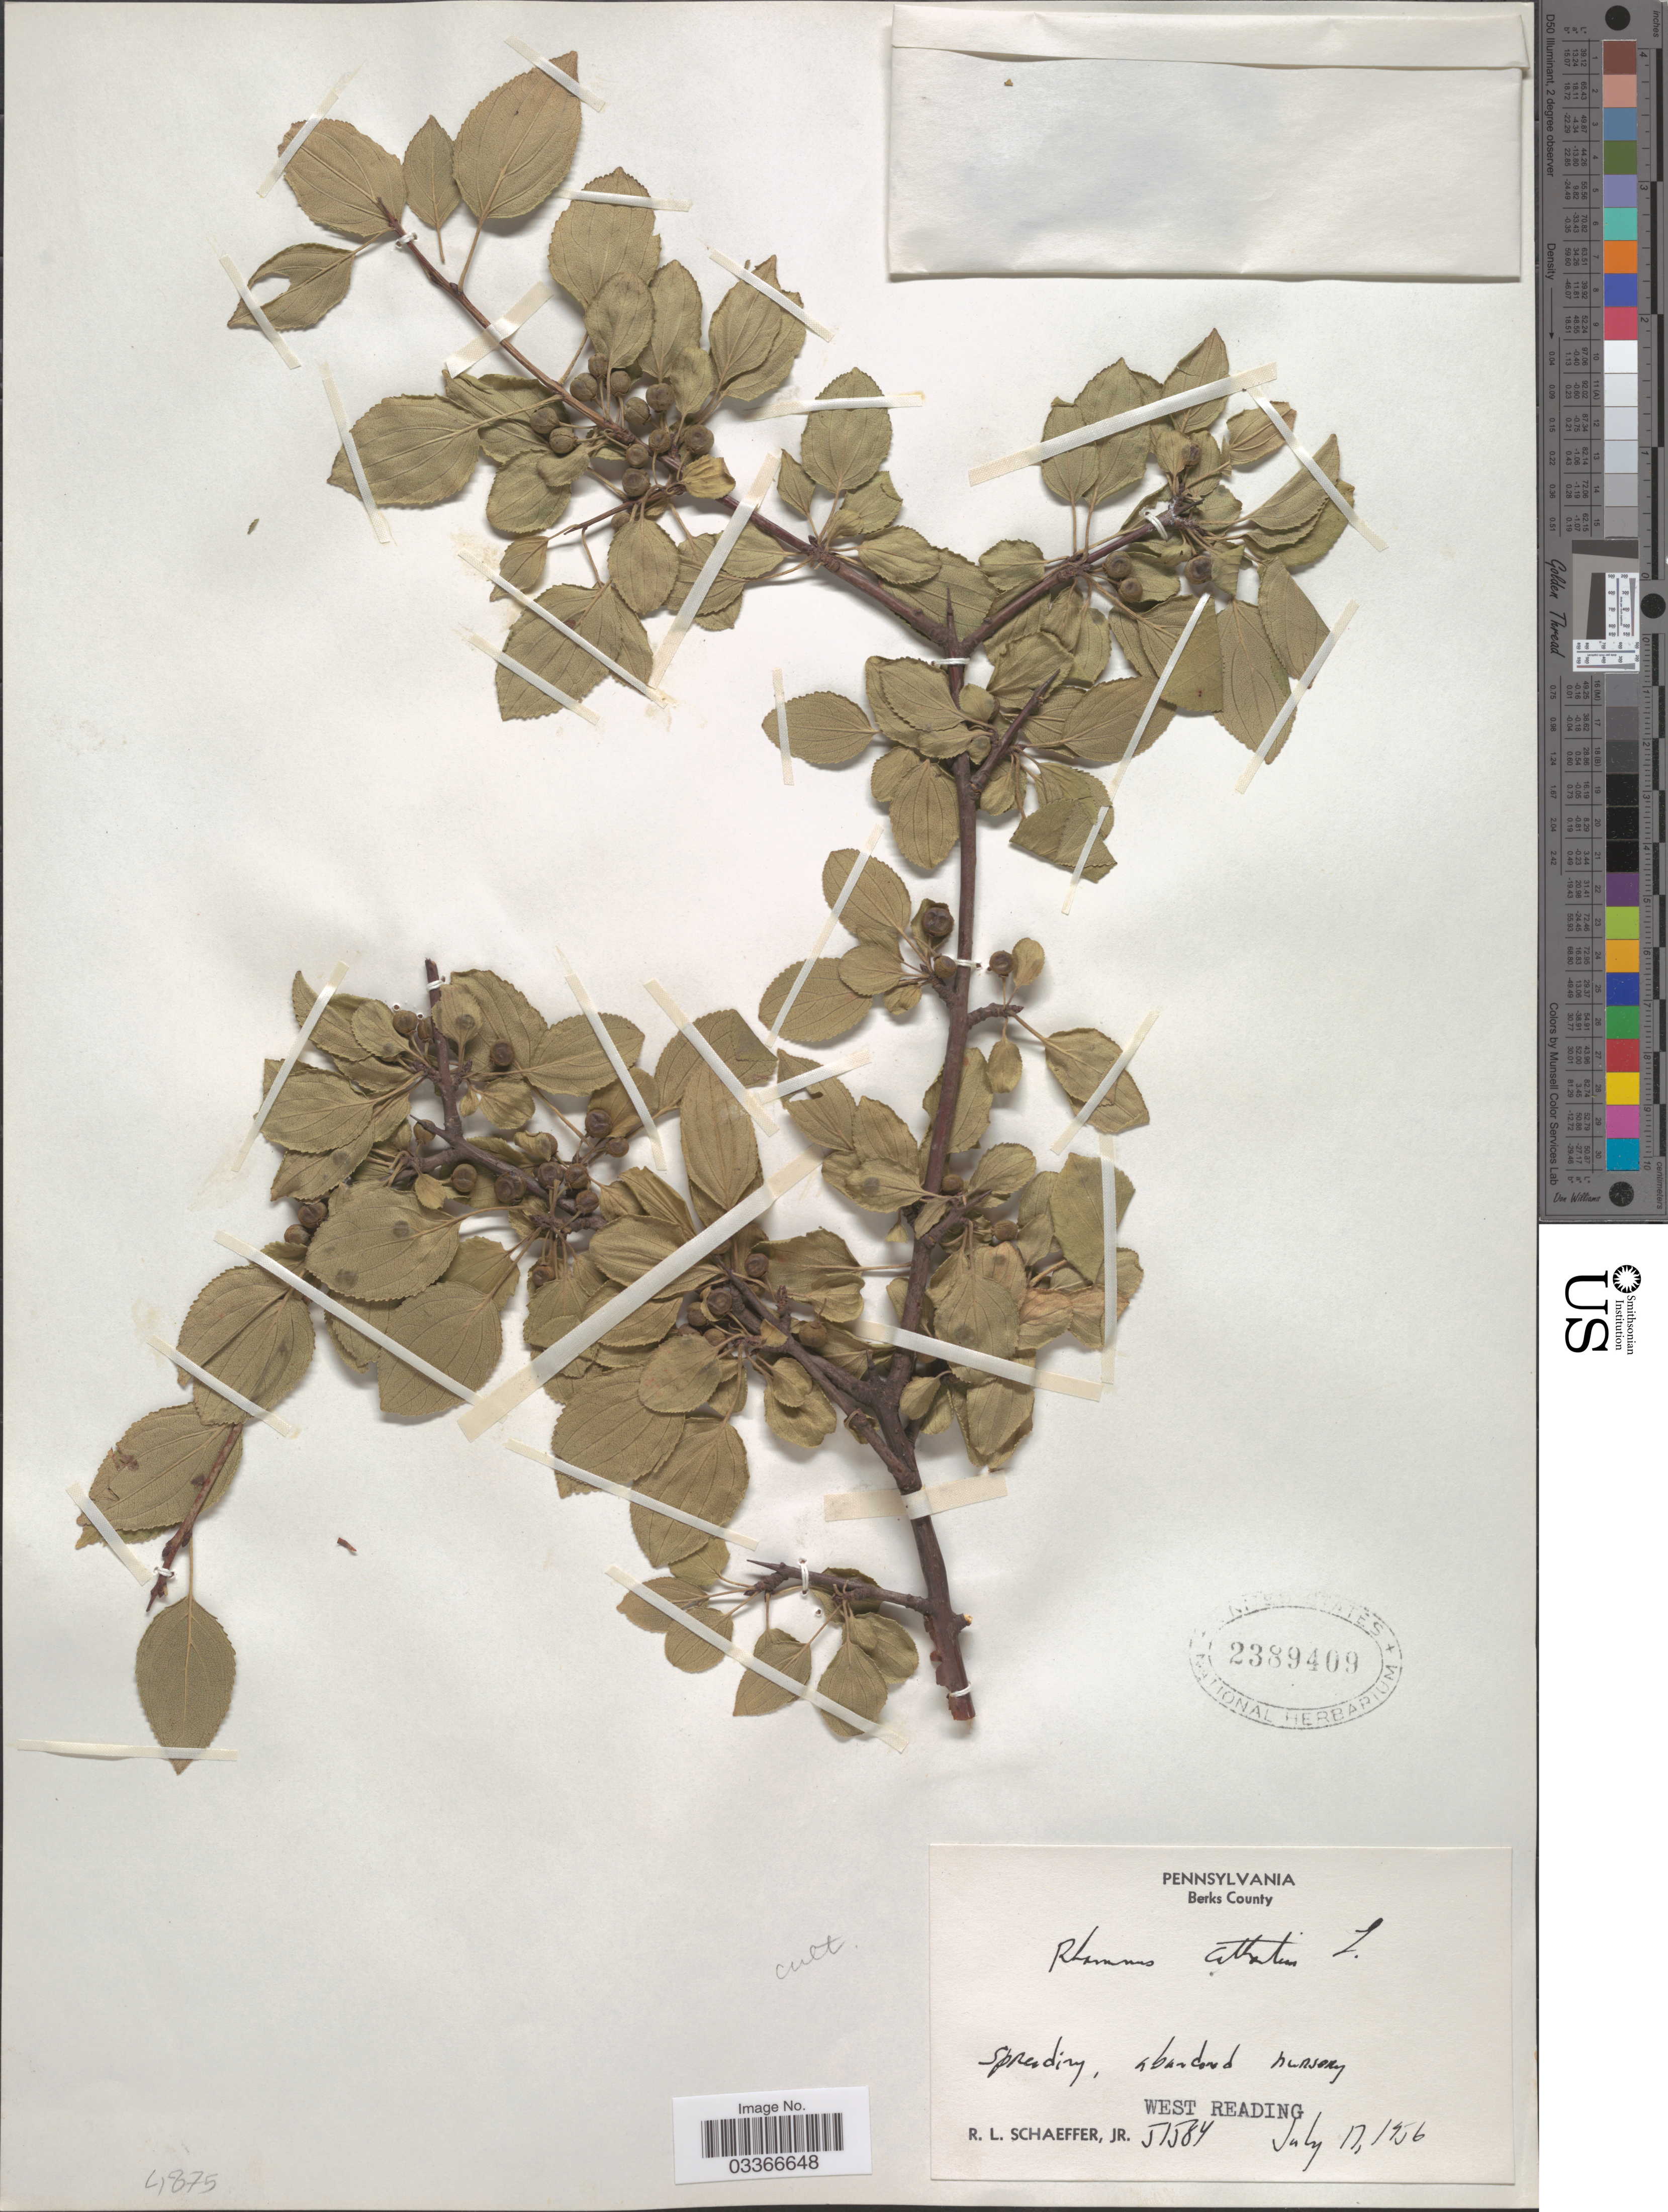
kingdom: Plantae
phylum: Tracheophyta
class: Magnoliopsida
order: Rosales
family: Rhamnaceae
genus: Rhamnus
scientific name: Rhamnus sp.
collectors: R. L. Schaeffer Jr.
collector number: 51584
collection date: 1956-07-17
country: United States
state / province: Pennsylvania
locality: Berks County. Spreading, abandoned nursery. West Reading.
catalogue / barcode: US 2389409